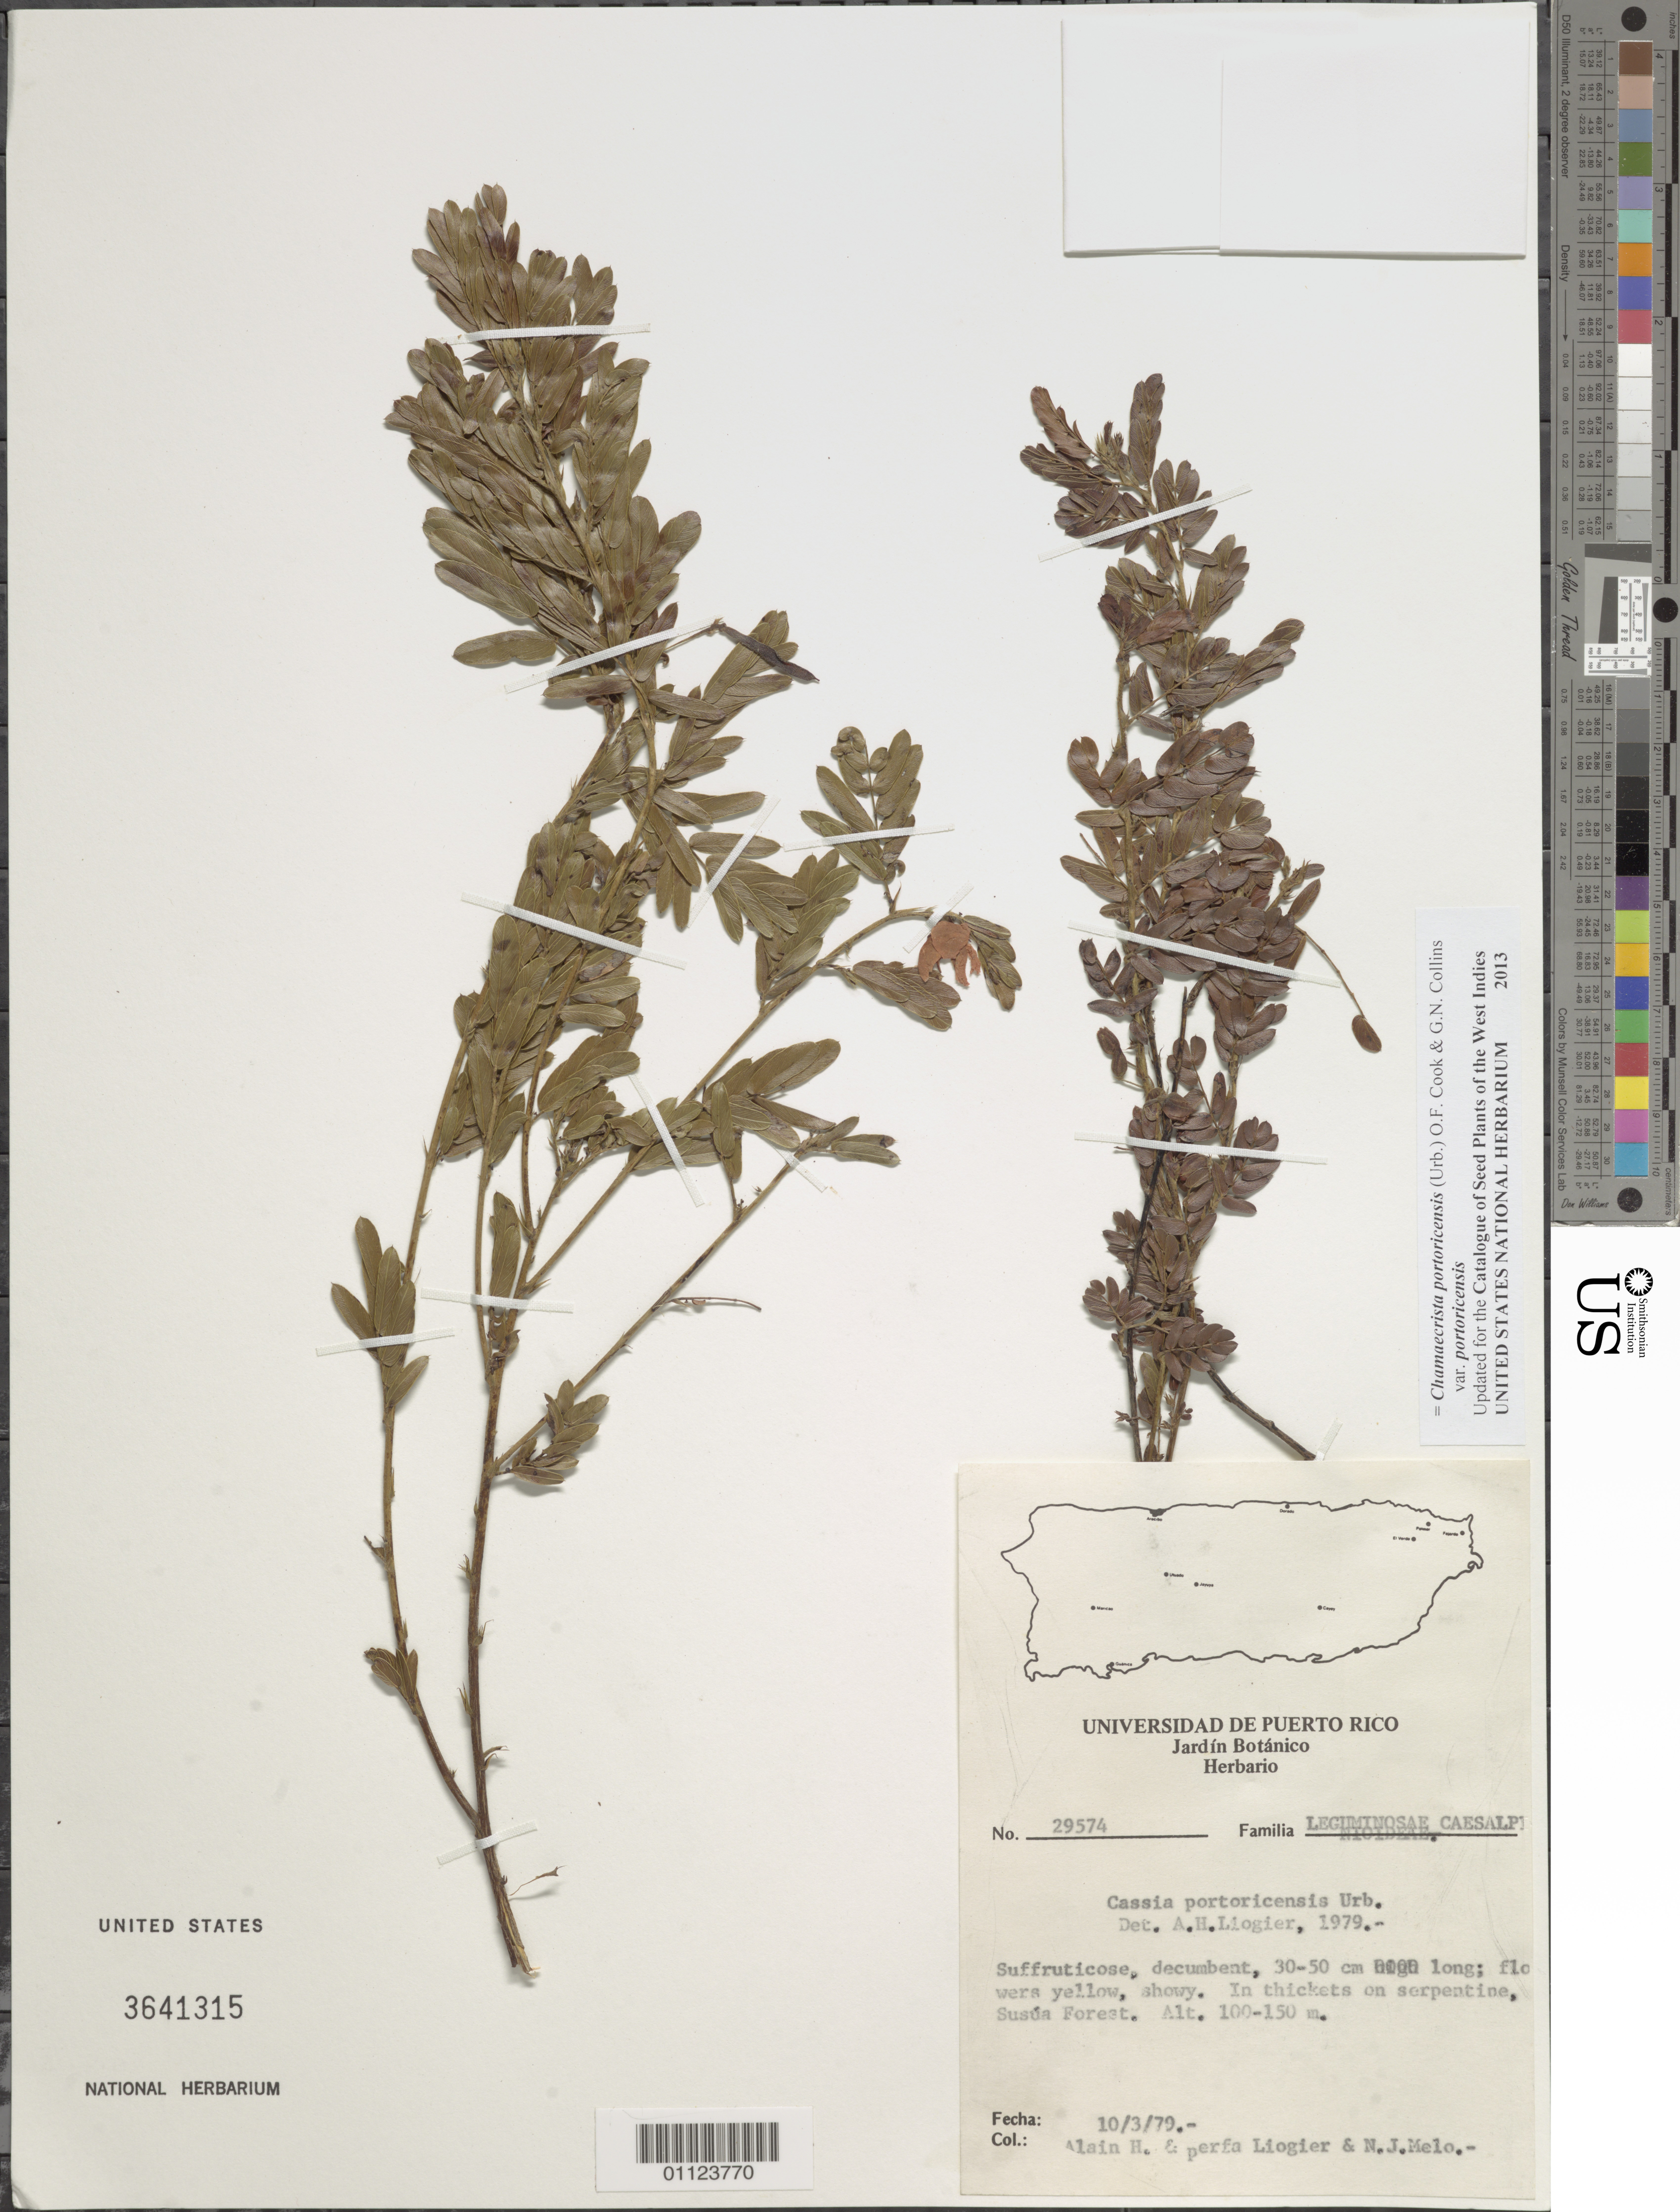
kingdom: Plantae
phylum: Tracheophyta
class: Magnoliopsida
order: Fabales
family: Fabaceae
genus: Chamaecrista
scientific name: Chamaecrista portoricensis var. portoricensis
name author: (Urb.) O.F. Cook & G. N. Collins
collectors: A. H. Liogier, M. P. Liogier & N. Melo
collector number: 29574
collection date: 1979-10-03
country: Puerto Rico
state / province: Susua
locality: Susúa Forest.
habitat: In thickets on serpentine.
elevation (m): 100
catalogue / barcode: US 3641315